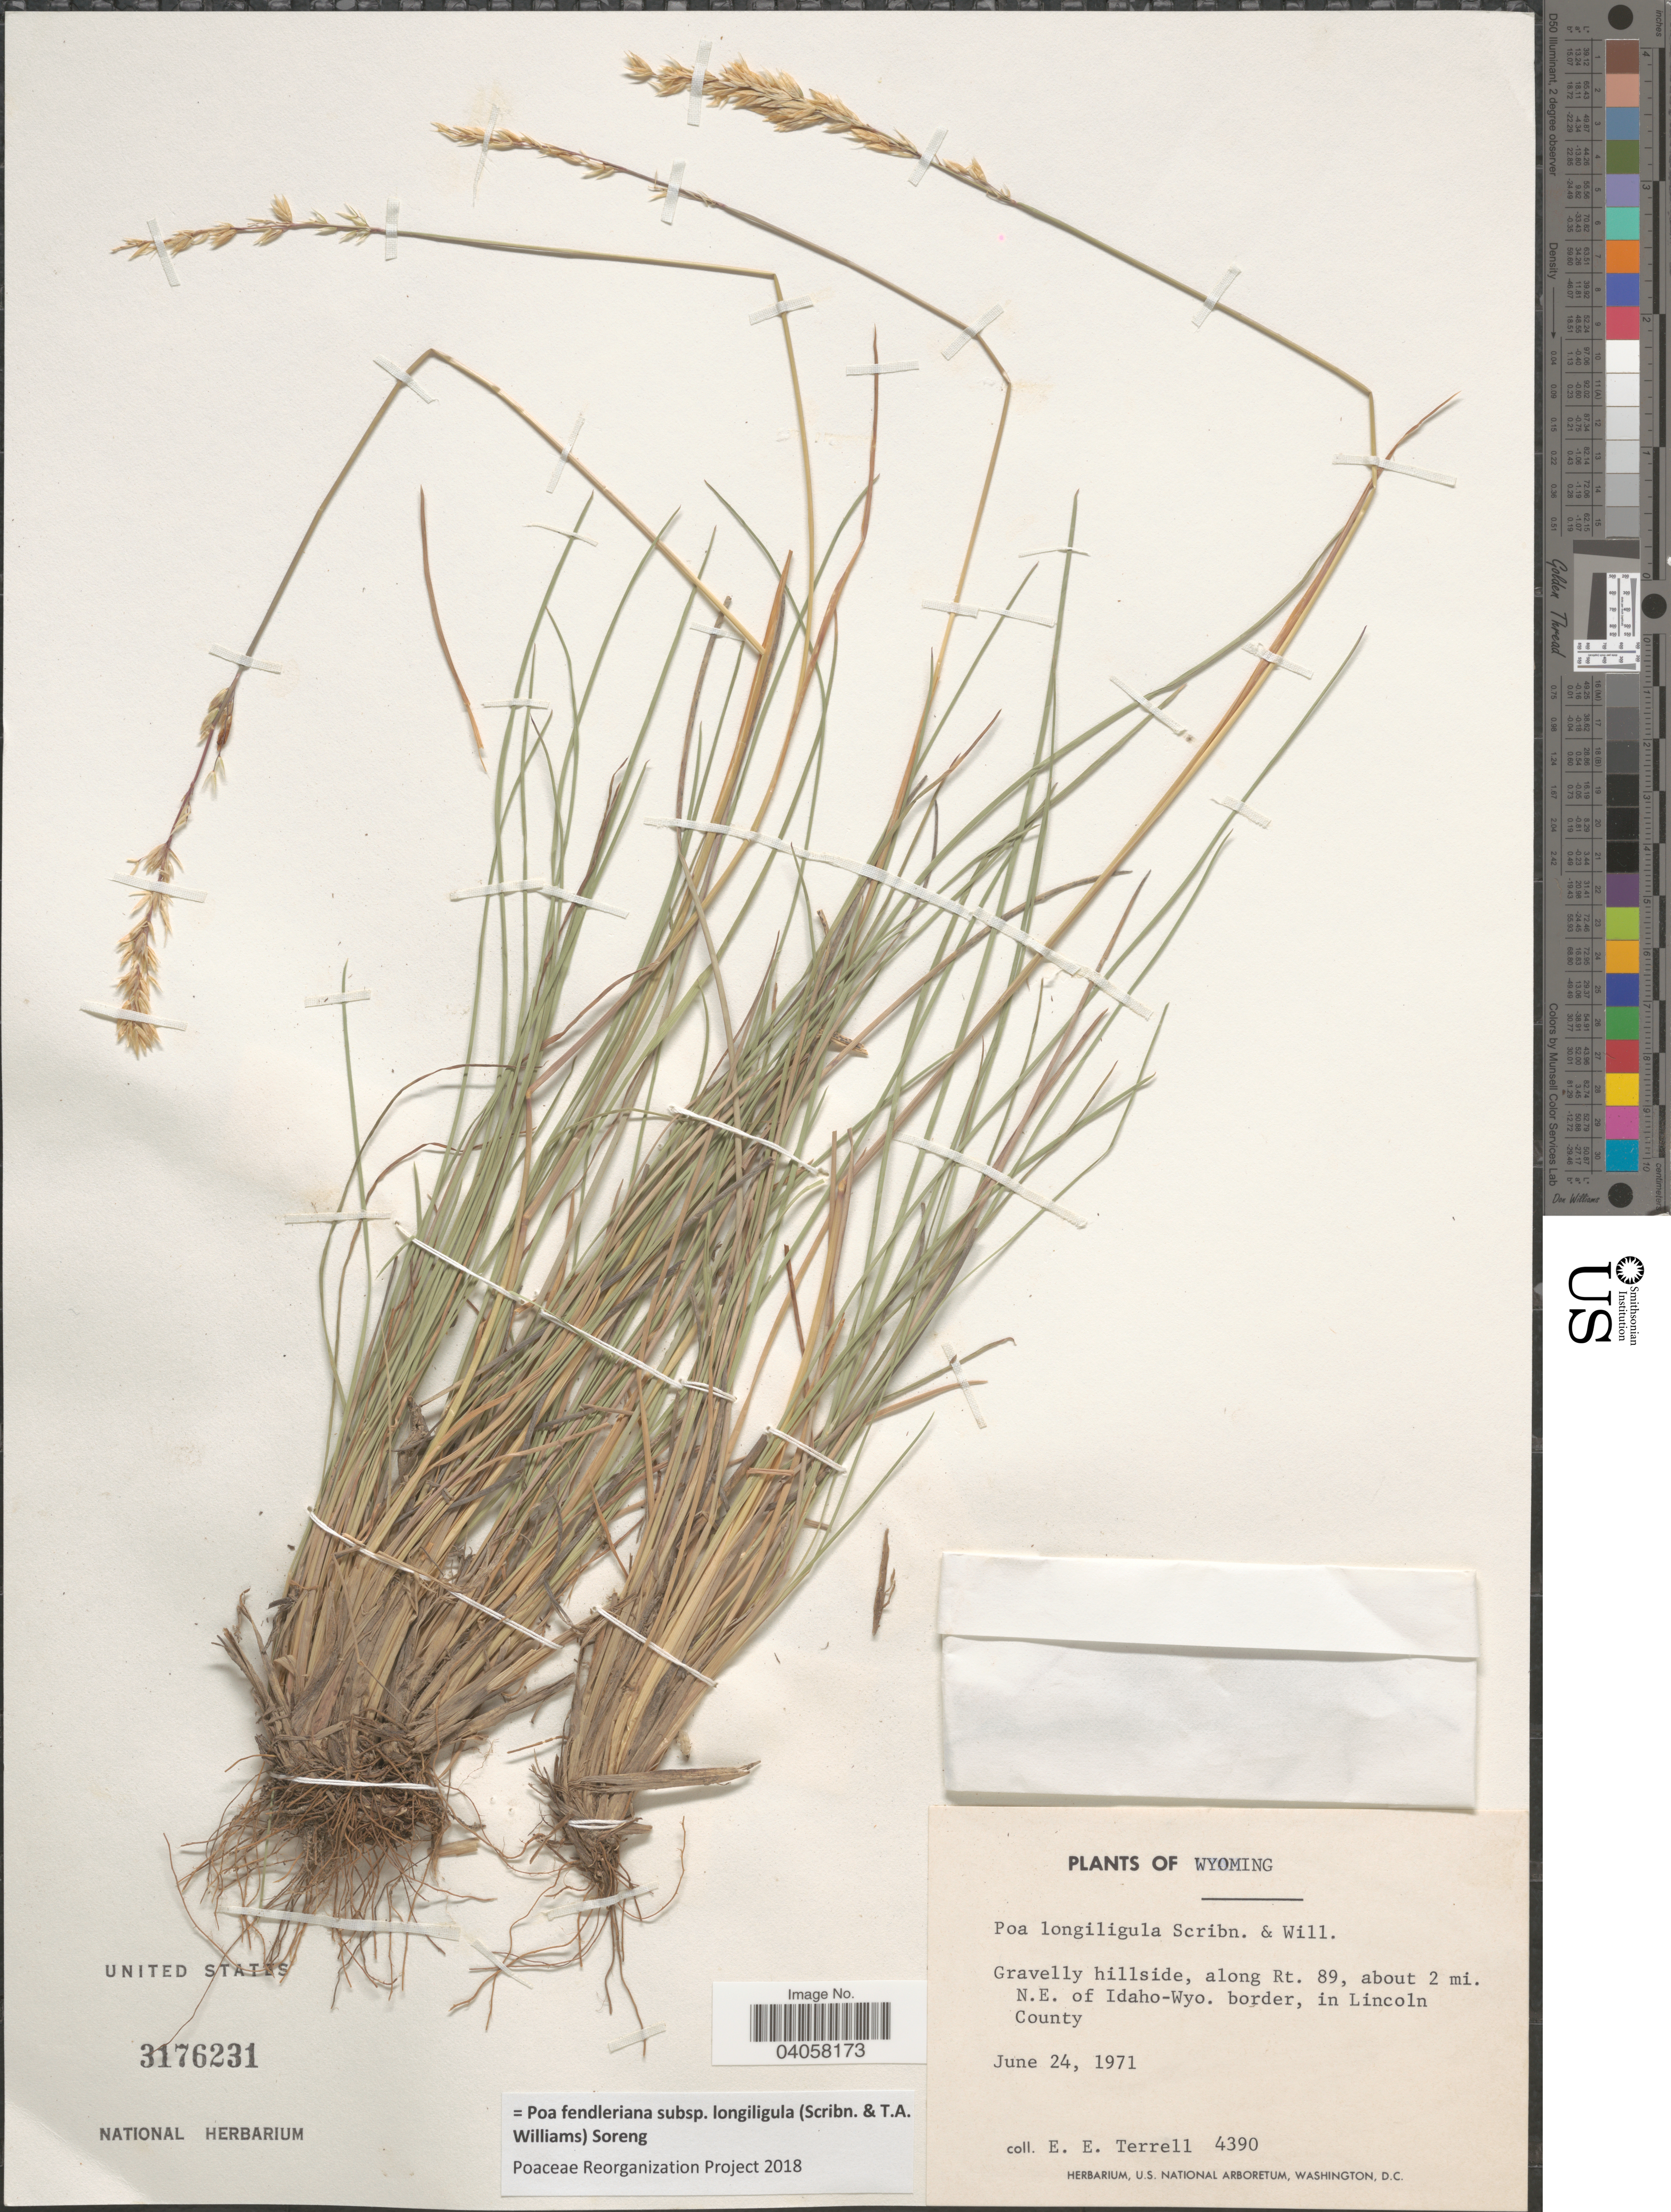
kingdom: Plantae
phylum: Tracheophyta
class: Liliopsida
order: Poales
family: Poaceae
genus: Poa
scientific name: Poa fendleriana subsp. longiligula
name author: (Scribn. & T.A. Williams) Soreng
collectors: E. E. Terrell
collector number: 4390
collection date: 1971-06-24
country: United States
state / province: Wyoming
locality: Gravelly hillside, along Rt. 89, about 2 mi. N.E. of Idaho-Wyo. border, in Lincoln County.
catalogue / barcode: US 3176231